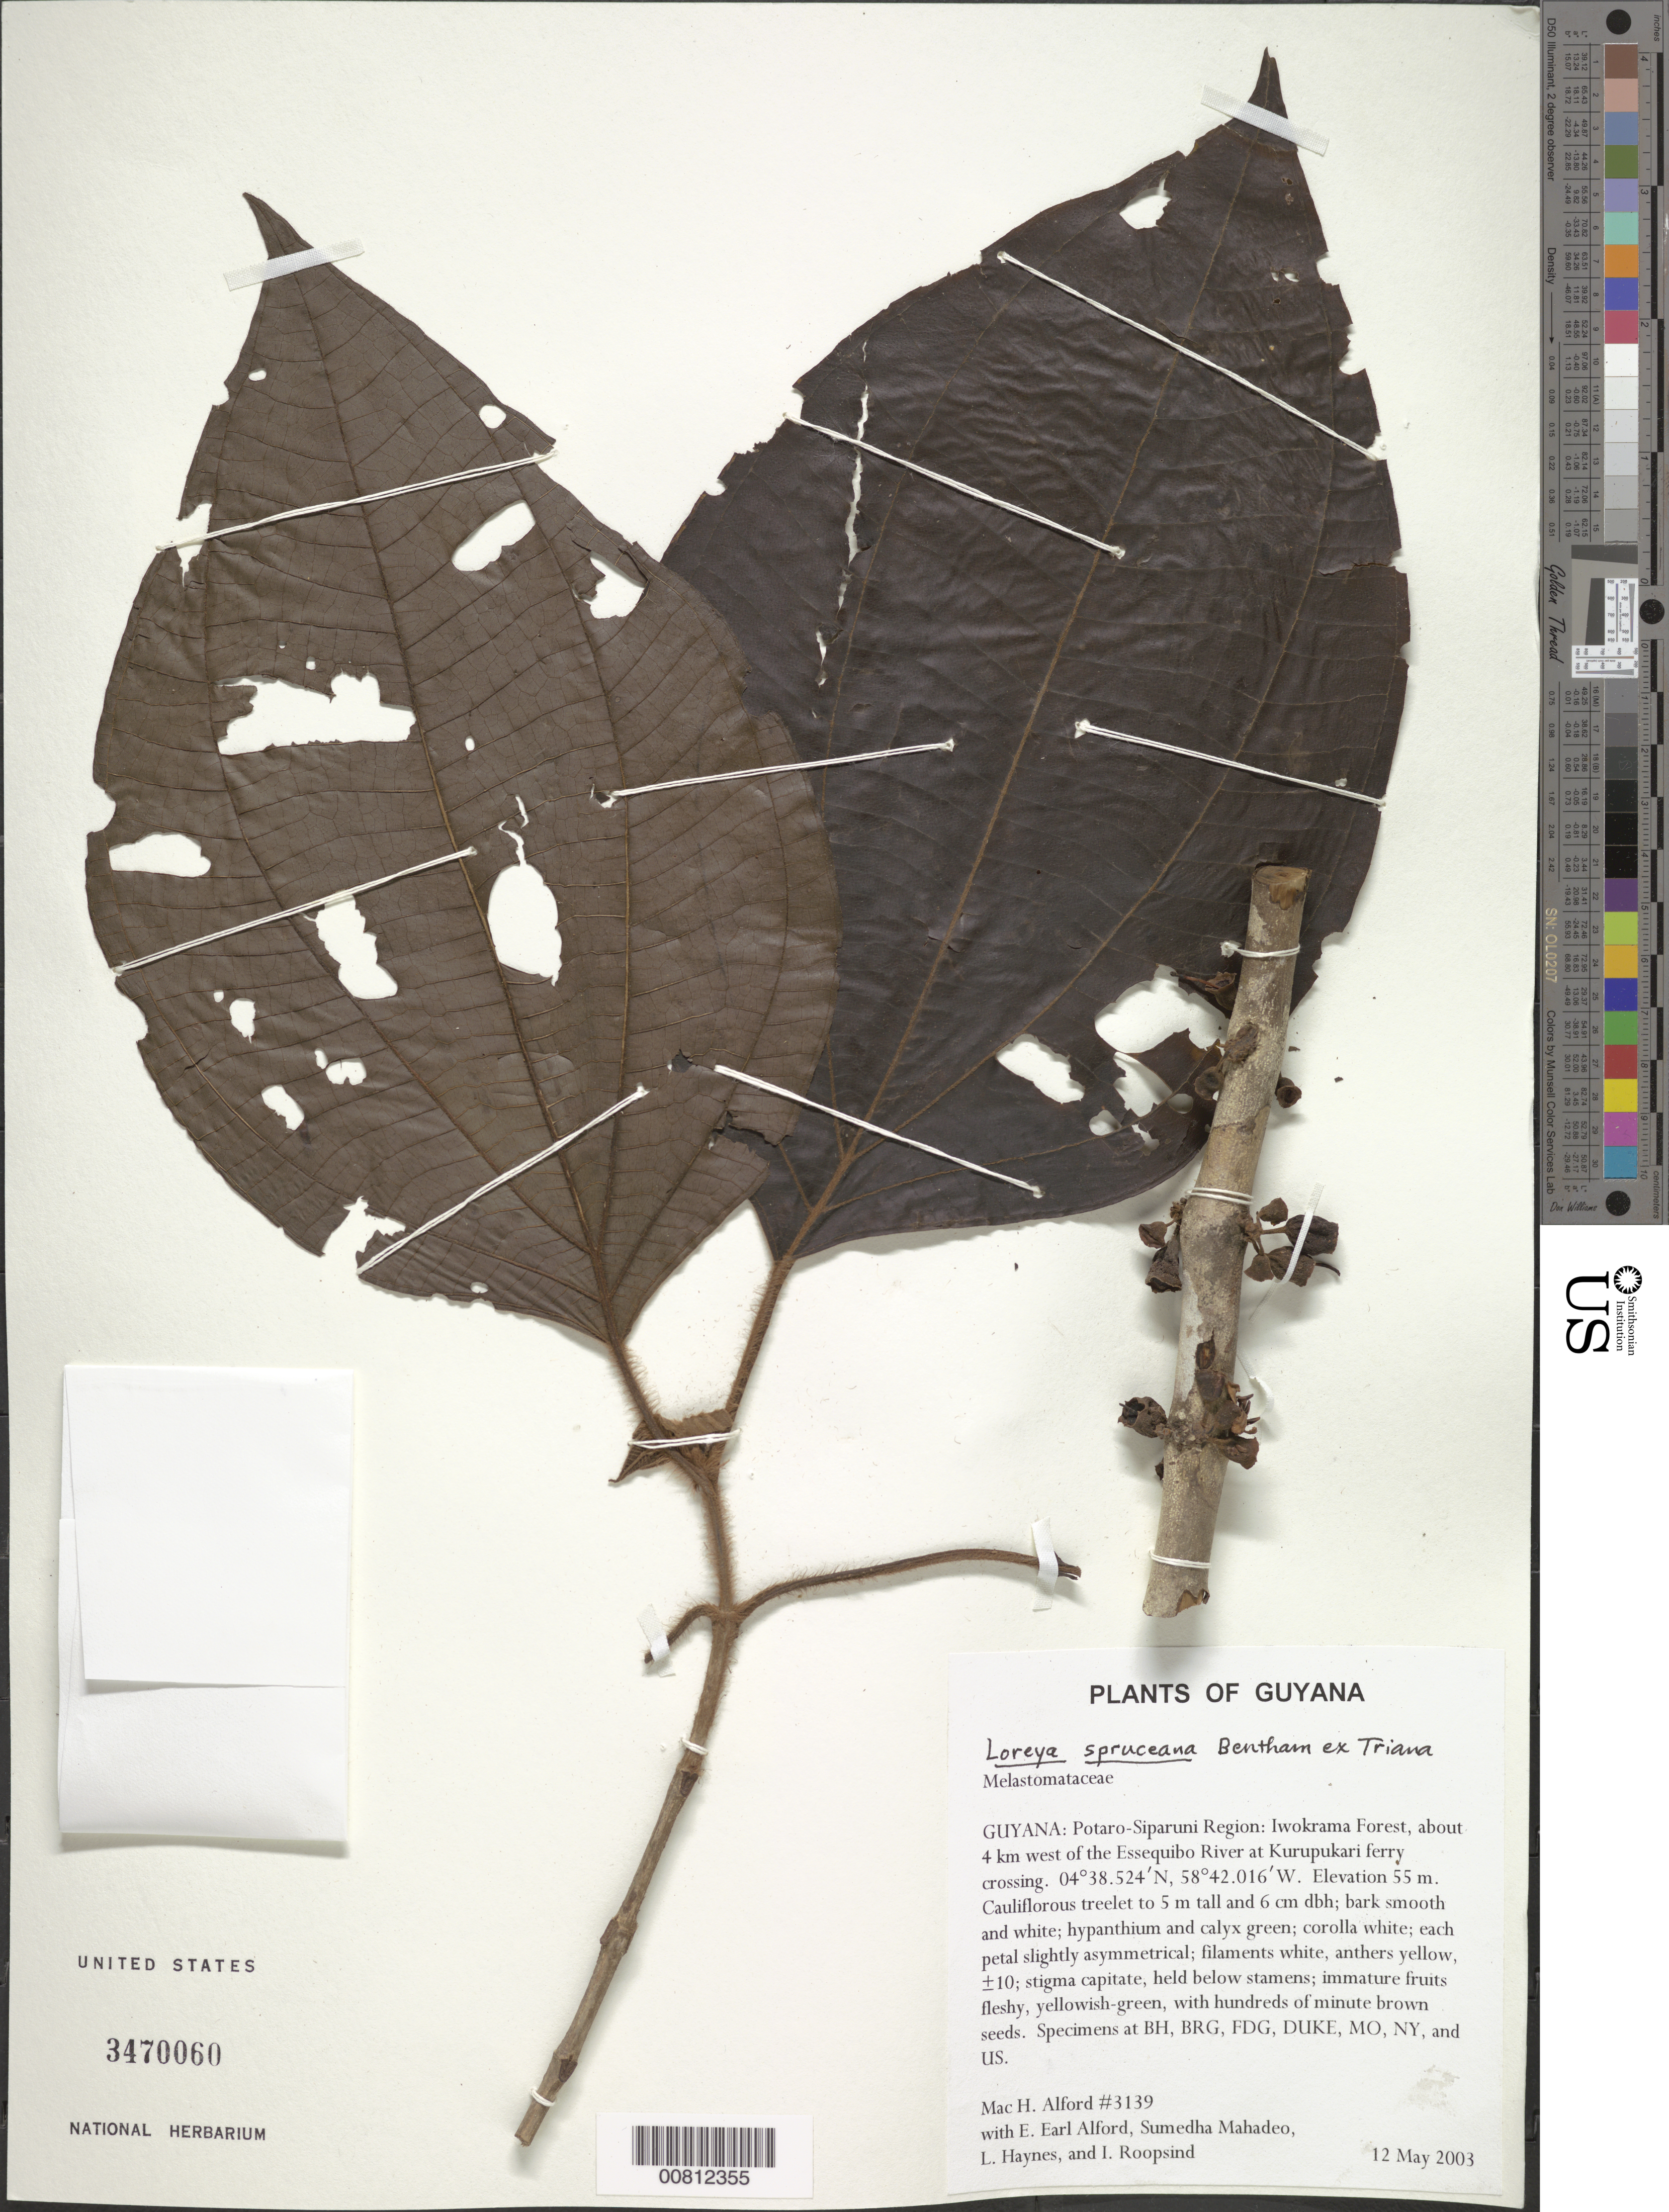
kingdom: Plantae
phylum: Tracheophyta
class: Magnoliopsida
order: Myrtales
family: Melastomataceae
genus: Bellucia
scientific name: Bellucia spruceana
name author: (Triana) J.F. Macbr.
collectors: M. H. Alford, E. Alford, S. Mahadeo, L. Haynes & I. Roopsind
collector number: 3139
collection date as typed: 12-May-03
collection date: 2003-05-12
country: Guyana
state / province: Potaro-Siparuni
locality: Iwokrama Forest, about 4 km west of the Essequibo River at Kurupukari ferry crossing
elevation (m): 55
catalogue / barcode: US 3470060